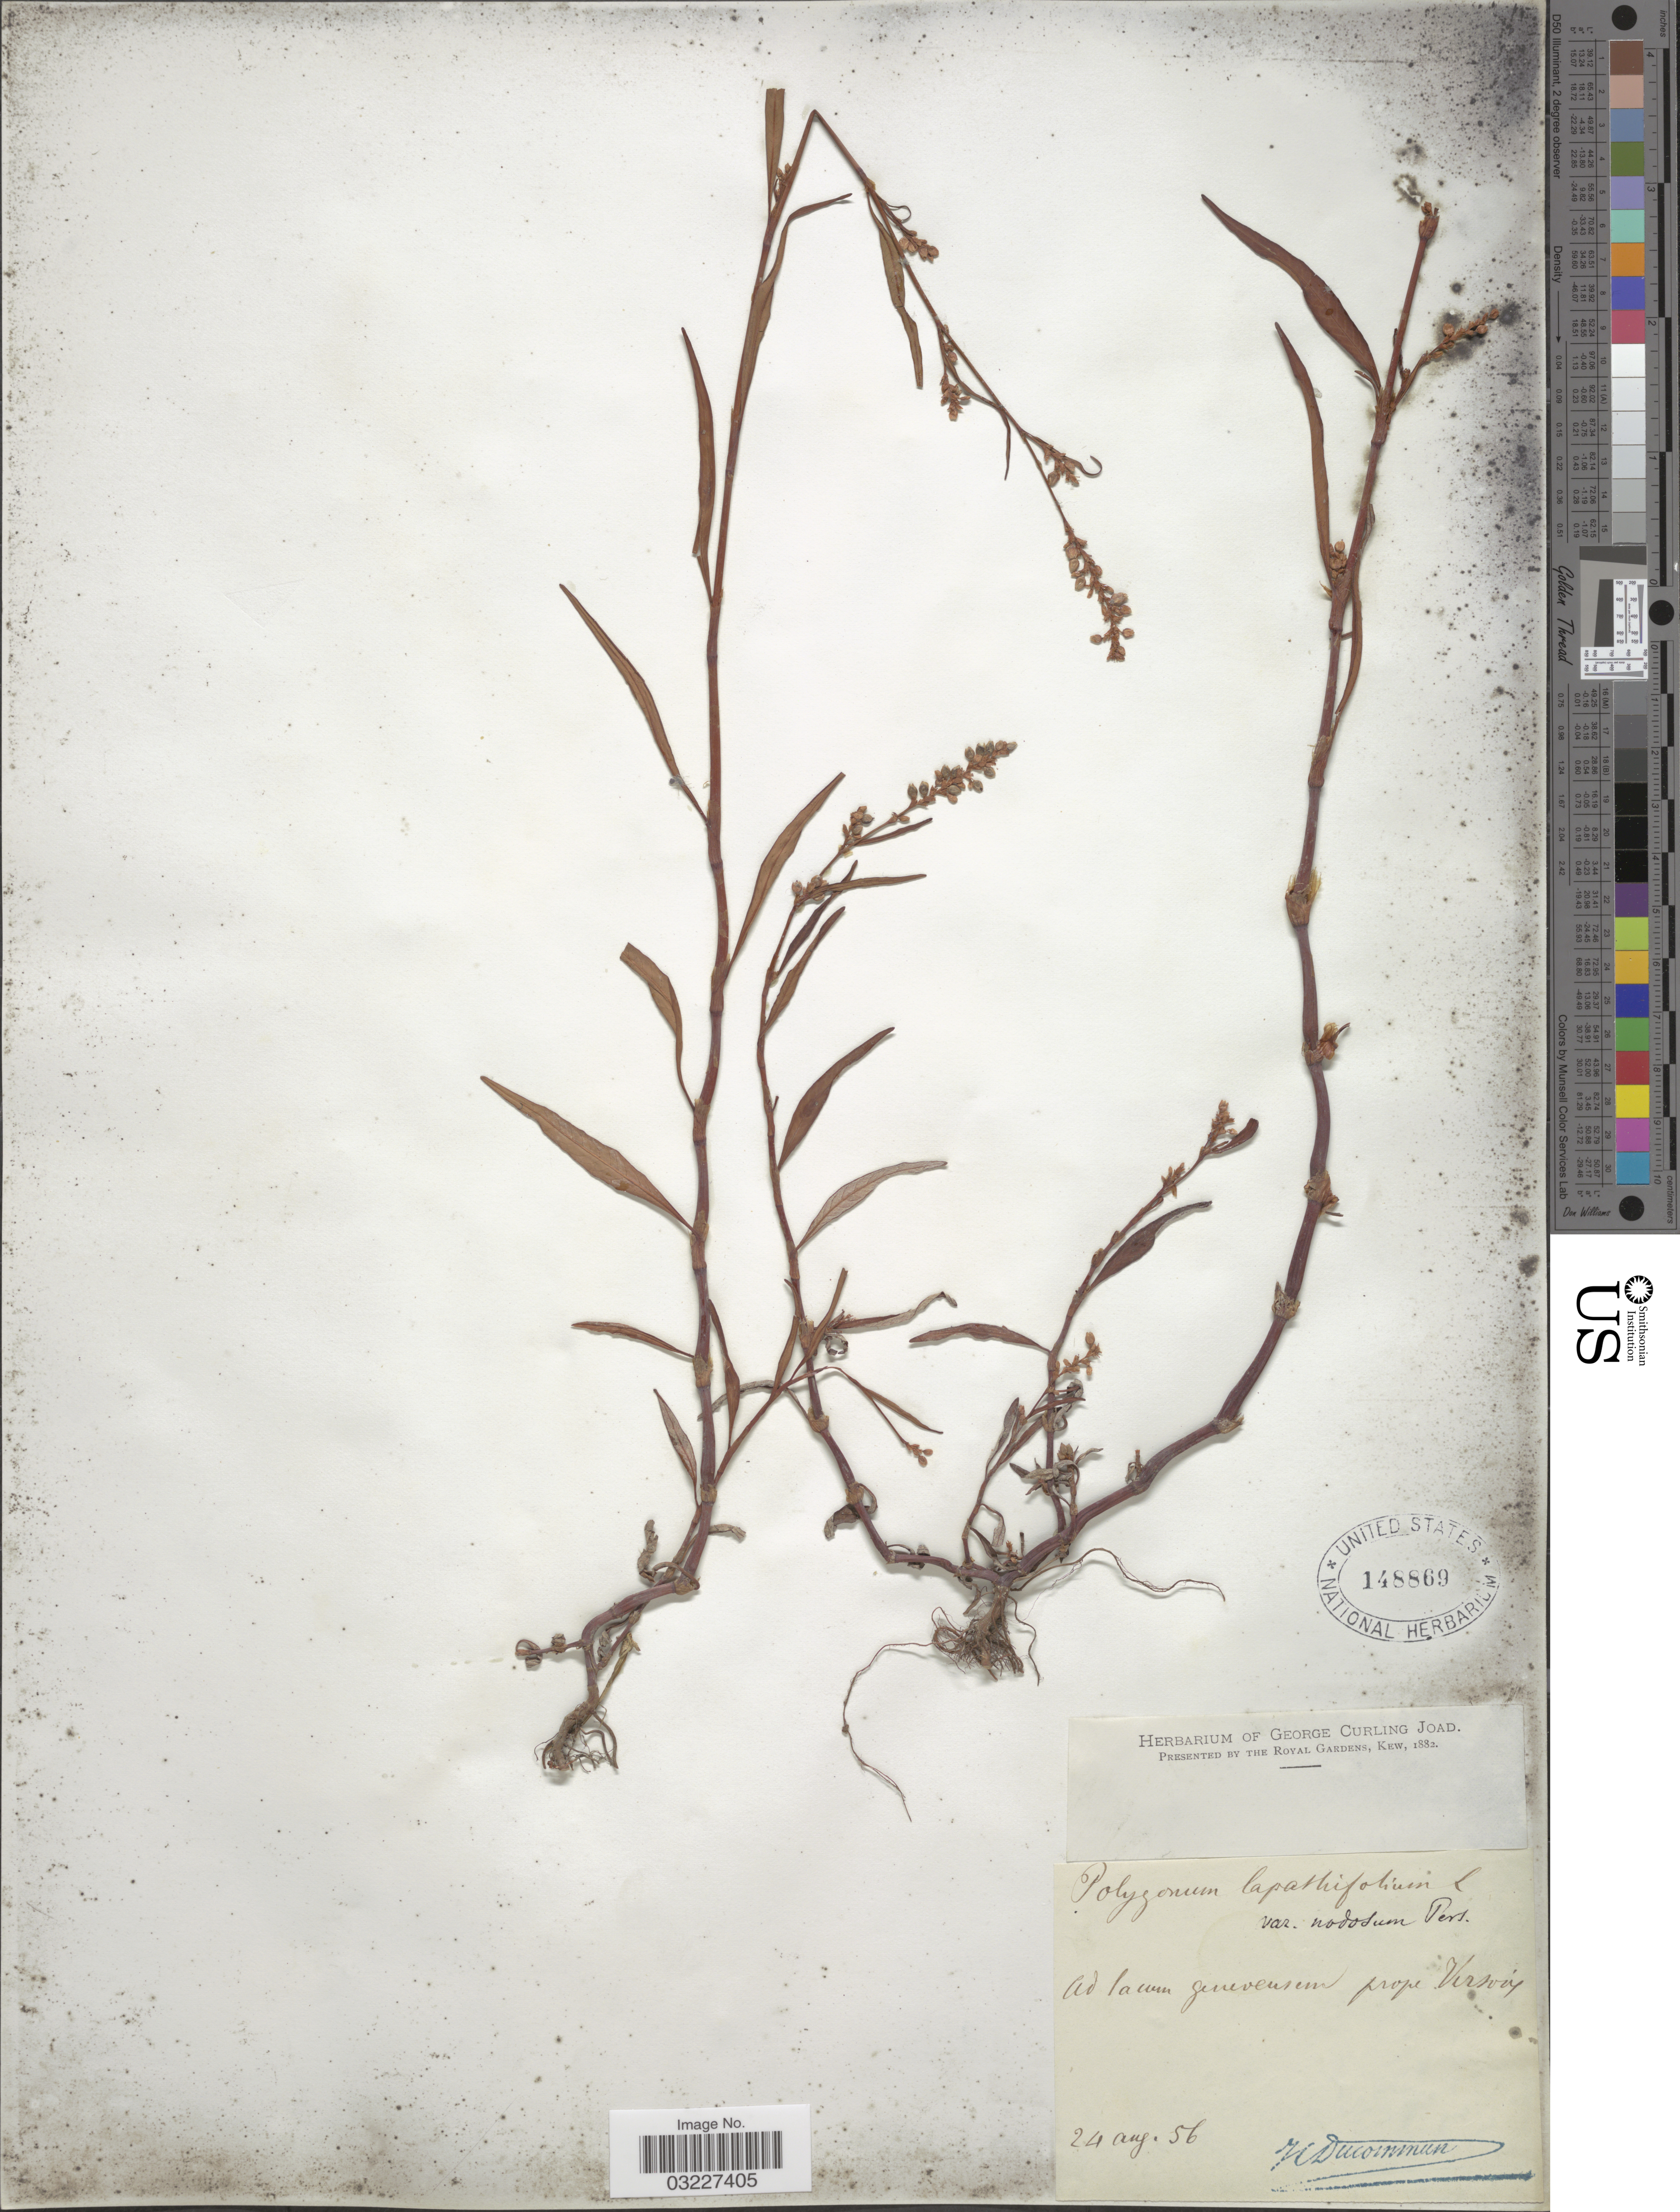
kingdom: Plantae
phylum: Tracheophyta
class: Magnoliopsida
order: Caryophyllales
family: Polygonaceae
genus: Polygonum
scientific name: Polygonum lapathifolium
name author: L.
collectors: J. Ducommun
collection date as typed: Transcribed d/m/y: 24/8/56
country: Switzerland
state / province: Genève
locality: Ad lacum geneveurem prope Versoix.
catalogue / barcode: US 148869